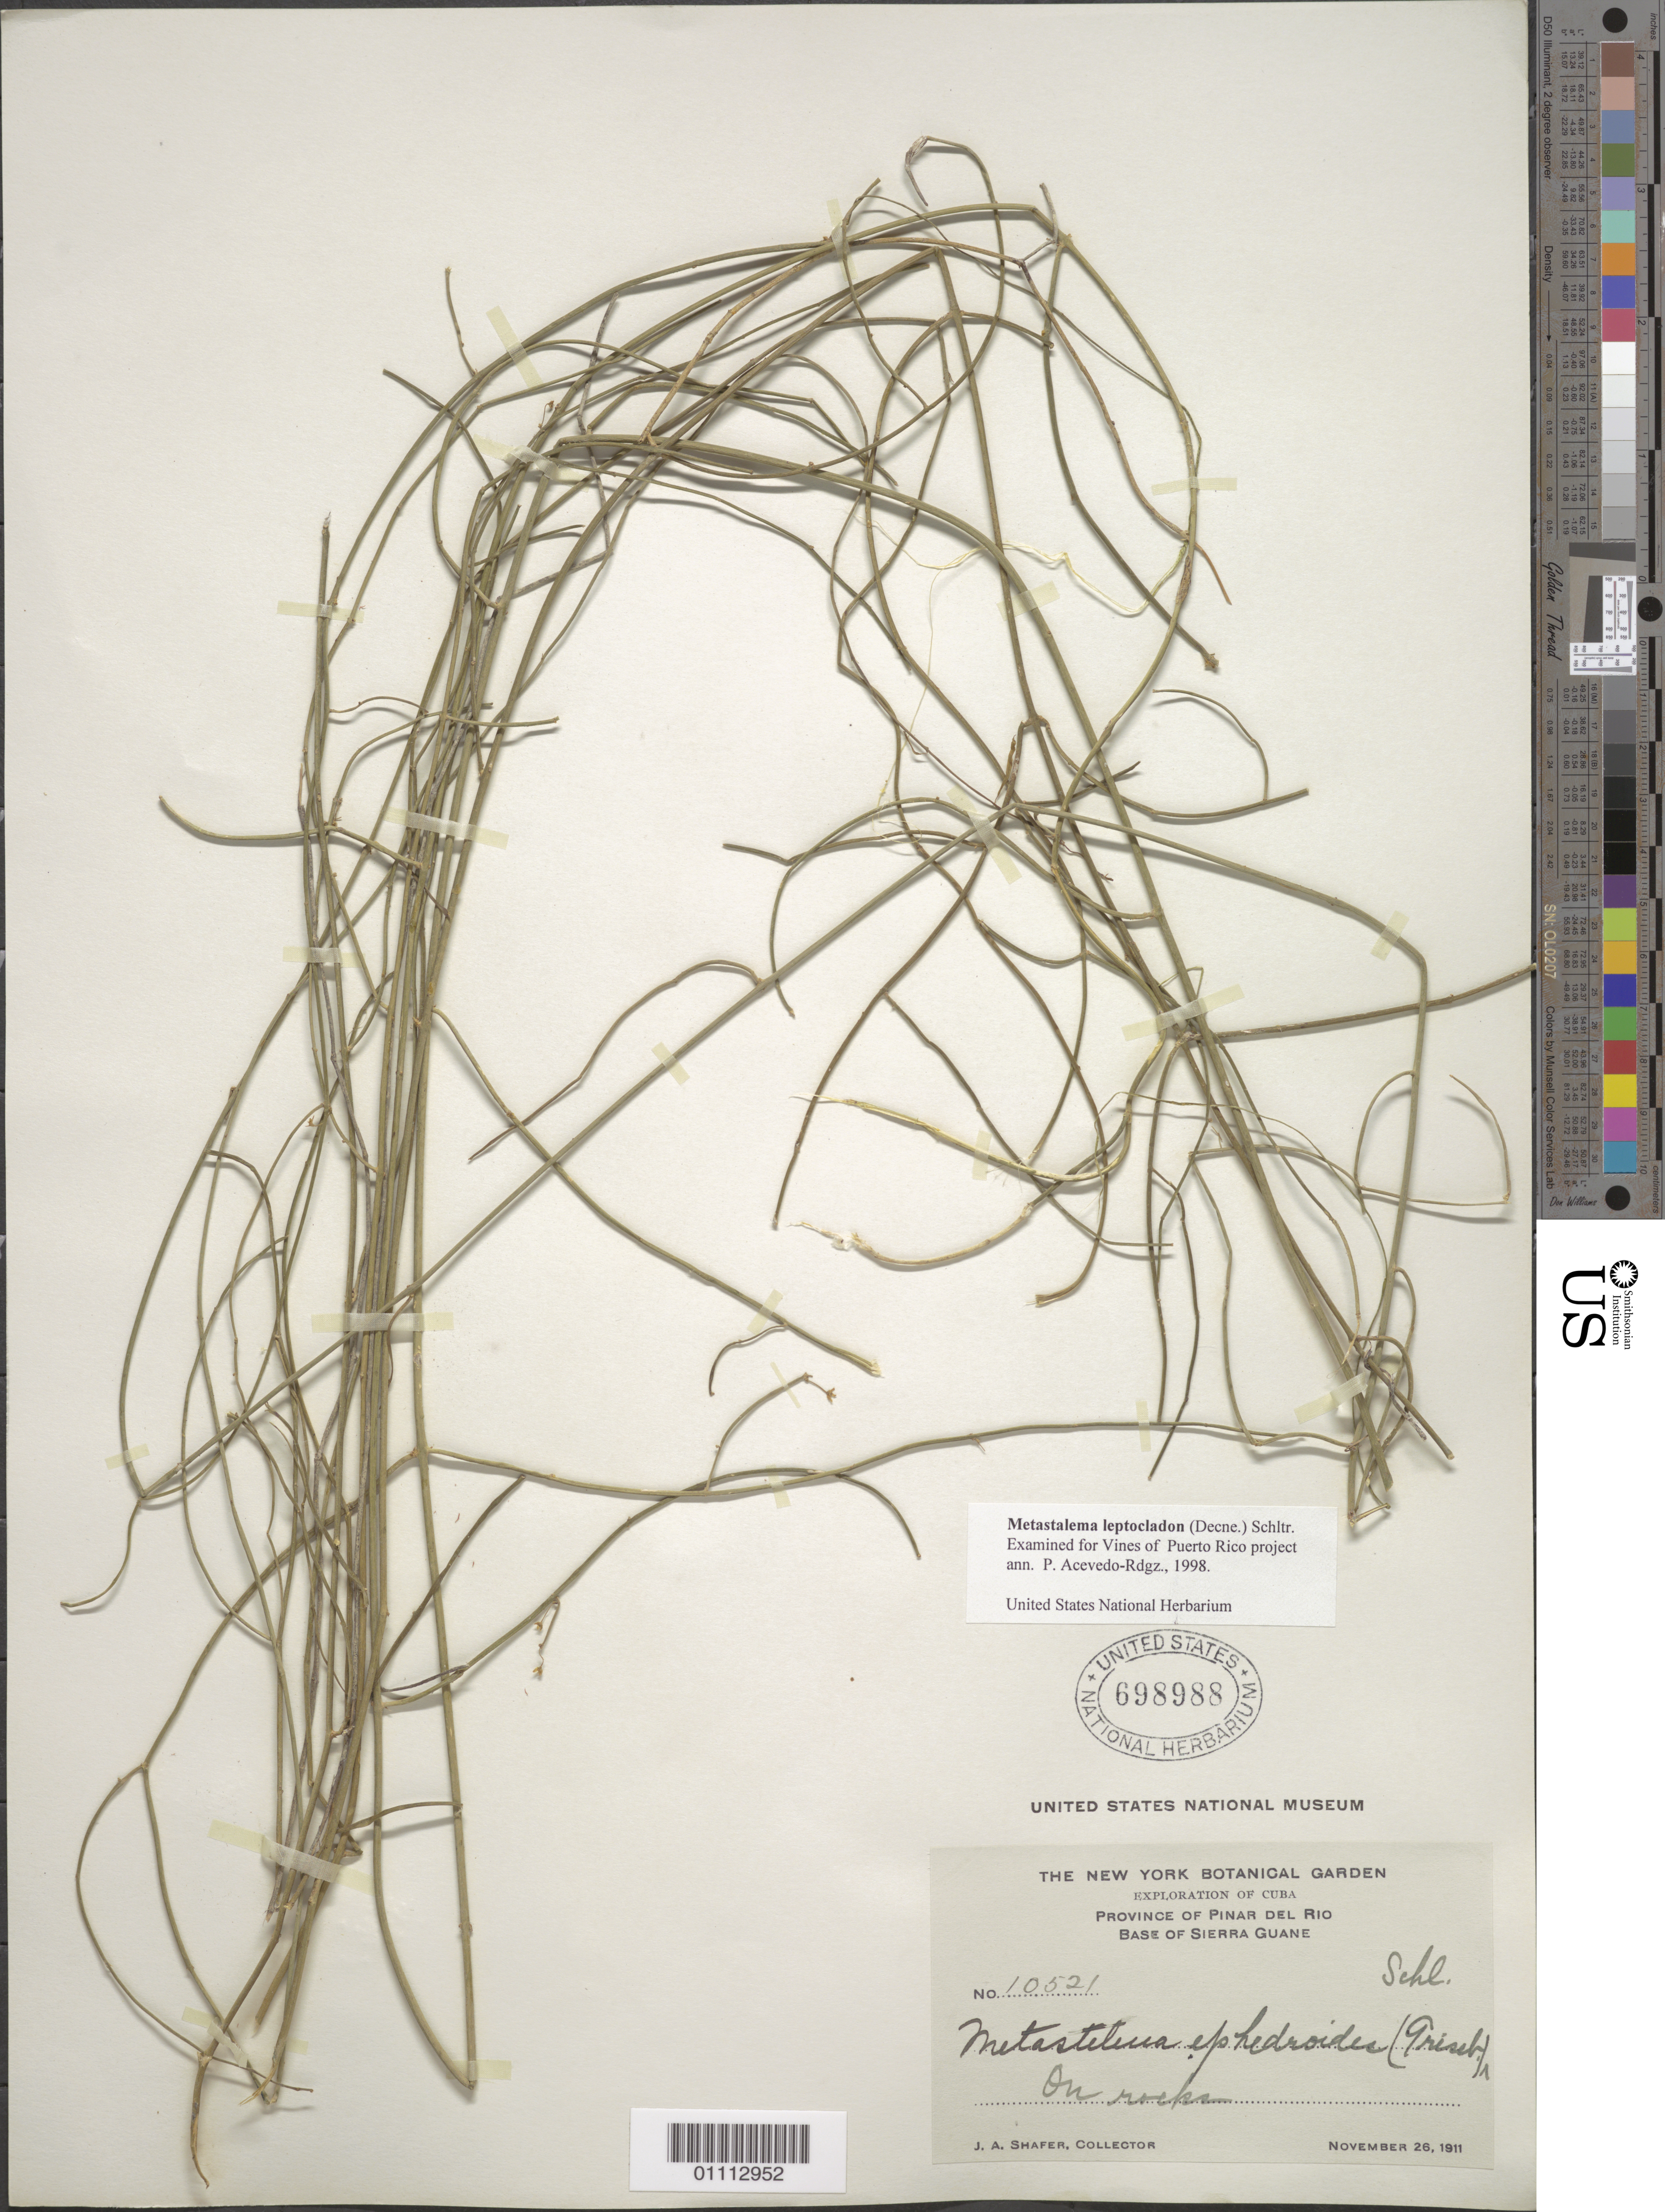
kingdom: Plantae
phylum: Tracheophyta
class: Magnoliopsida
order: Gentianales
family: Apocynaceae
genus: Metastelma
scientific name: Metastelma leptocladum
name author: (Decne.) Schltr.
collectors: J. A. Shafer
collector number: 10521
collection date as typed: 26 Nov 1911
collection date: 1911-11-26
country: Cuba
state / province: Pinar del Rio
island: Cuba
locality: Base of Sierra Guane On rocks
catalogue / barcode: US 698988